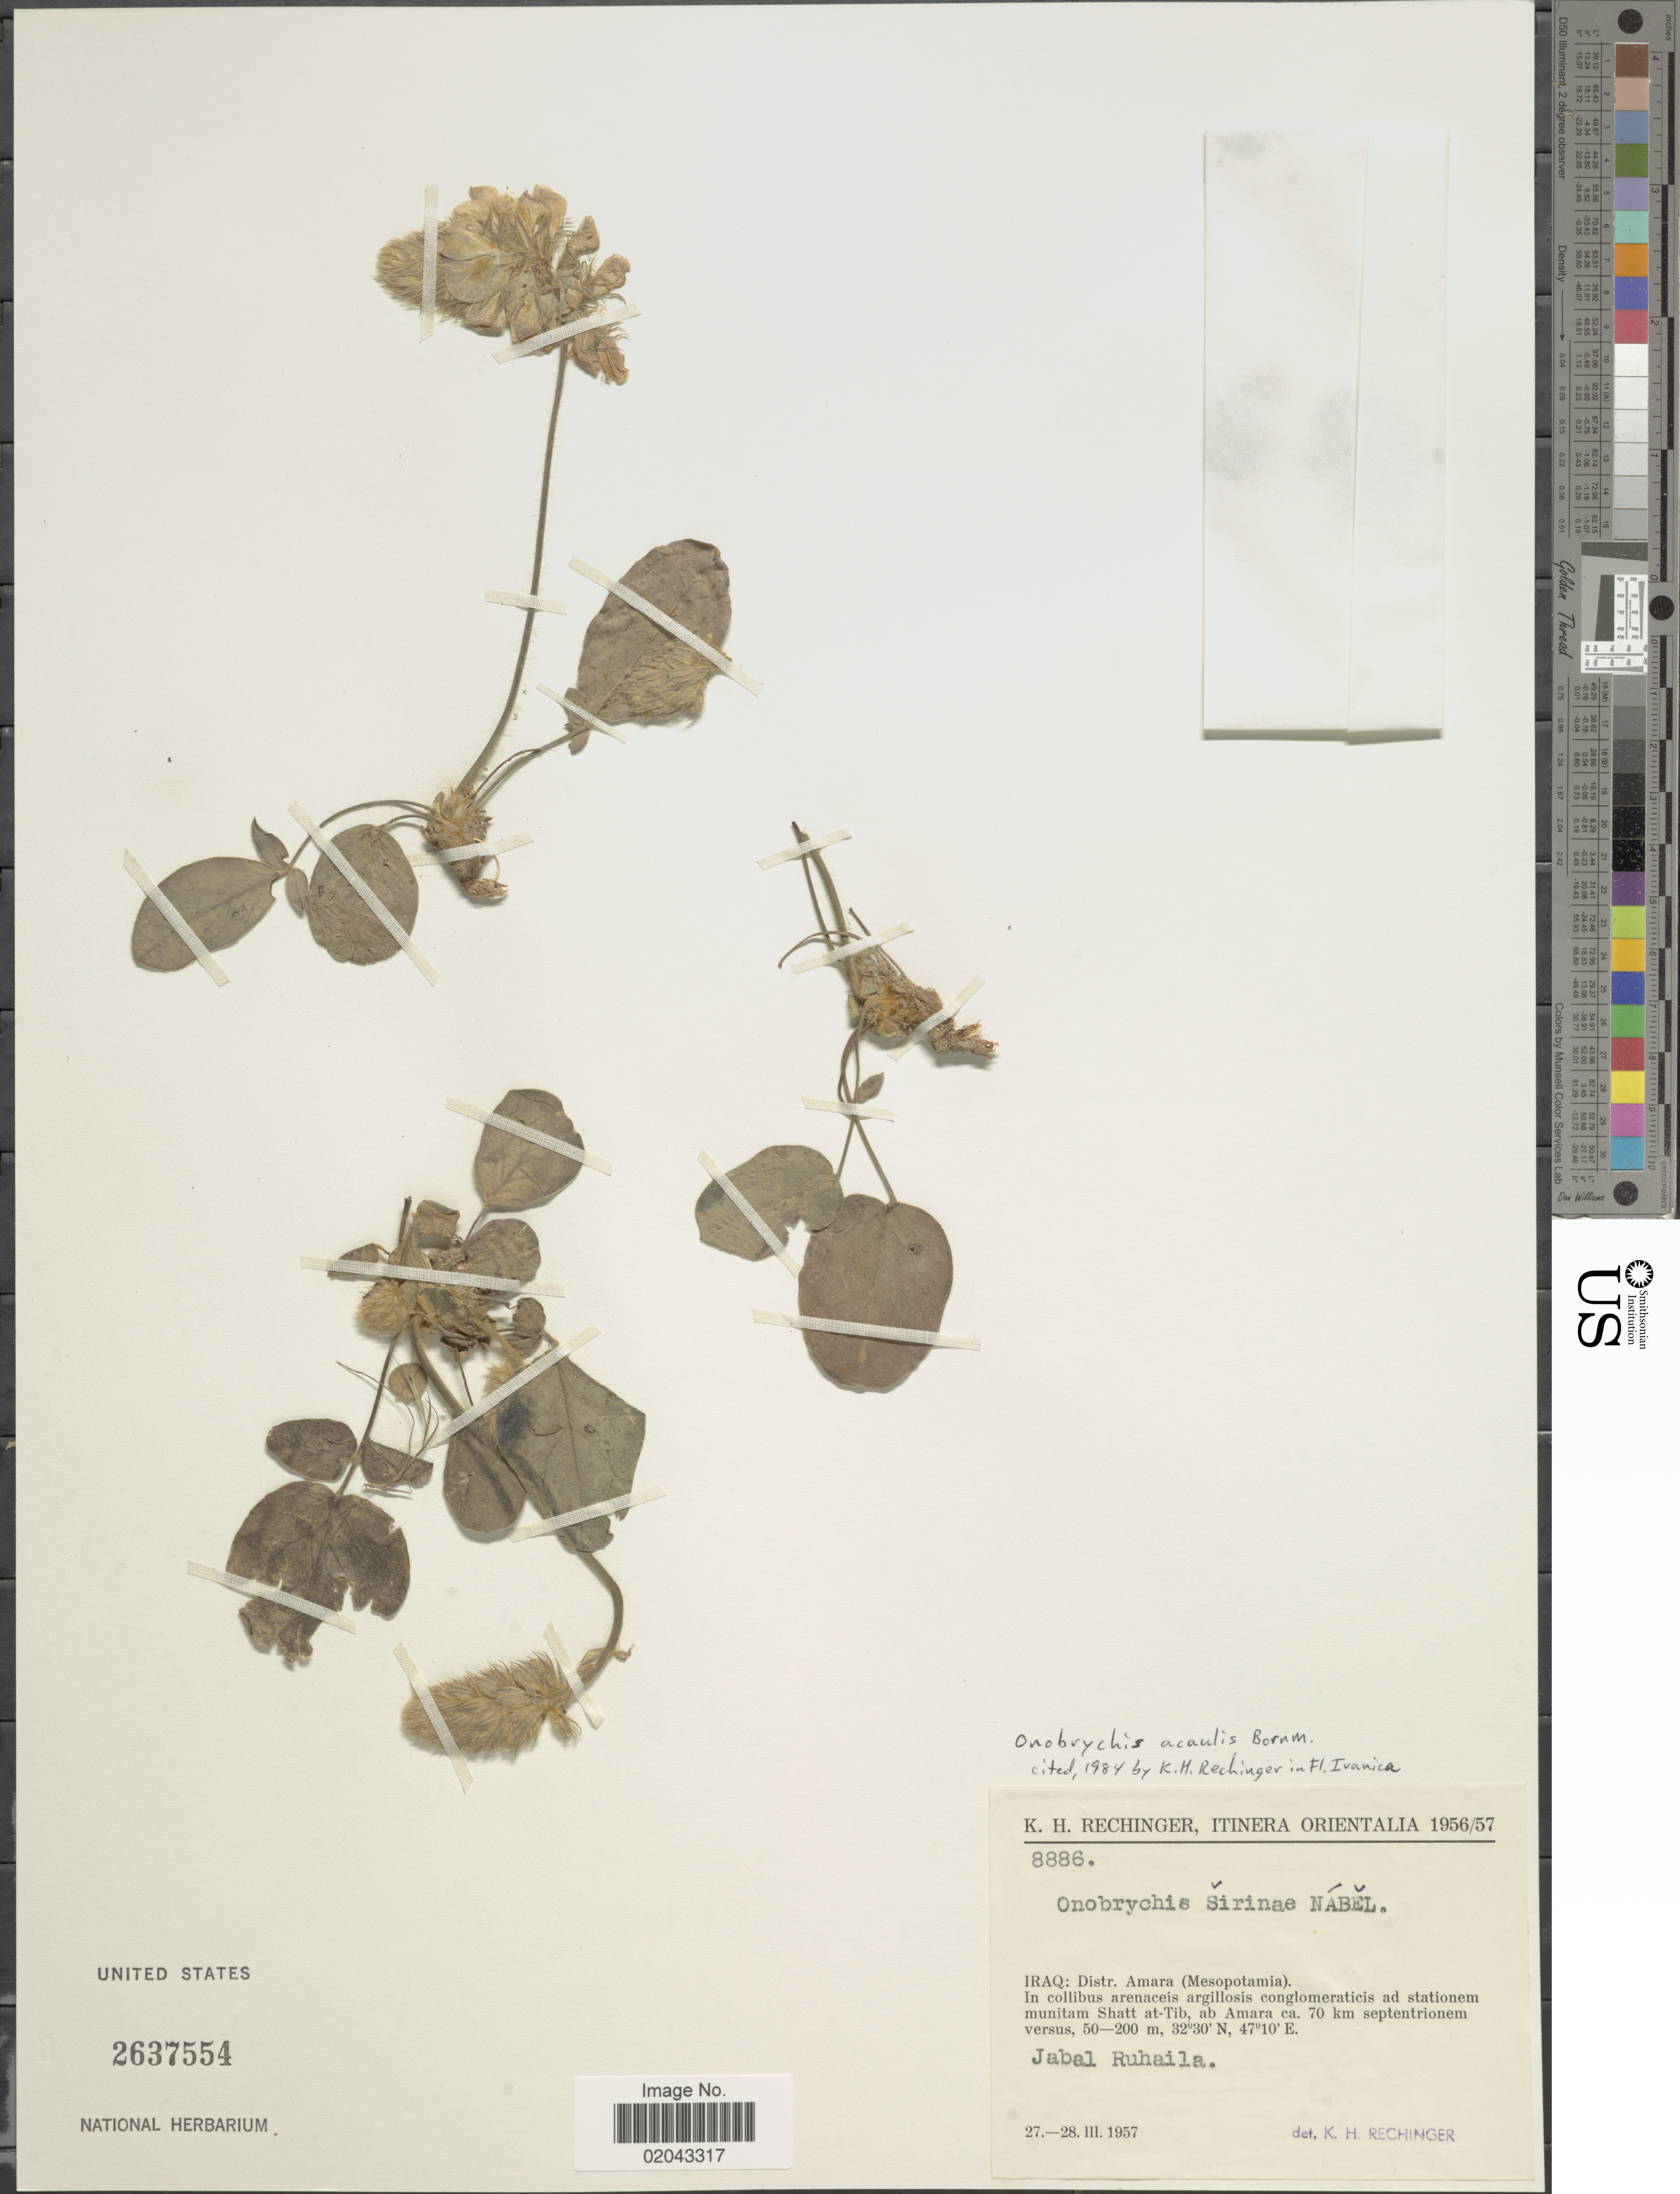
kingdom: Plantae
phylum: Tracheophyta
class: Magnoliopsida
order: Fabales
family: Fabaceae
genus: Onobrychis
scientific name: Onobrychis acaulis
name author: Bornm.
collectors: K. H. Rechinger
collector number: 8886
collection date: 1957-03-27/1957-03-28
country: Iraq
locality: Iraq: Distr. Amara (Mesopotania), In collibus arenaceis argillosis conglomeraties ad stationem munitam Shatt at -Tib ab Amara 70 km septentrionem versus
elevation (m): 50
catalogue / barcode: US 2637554